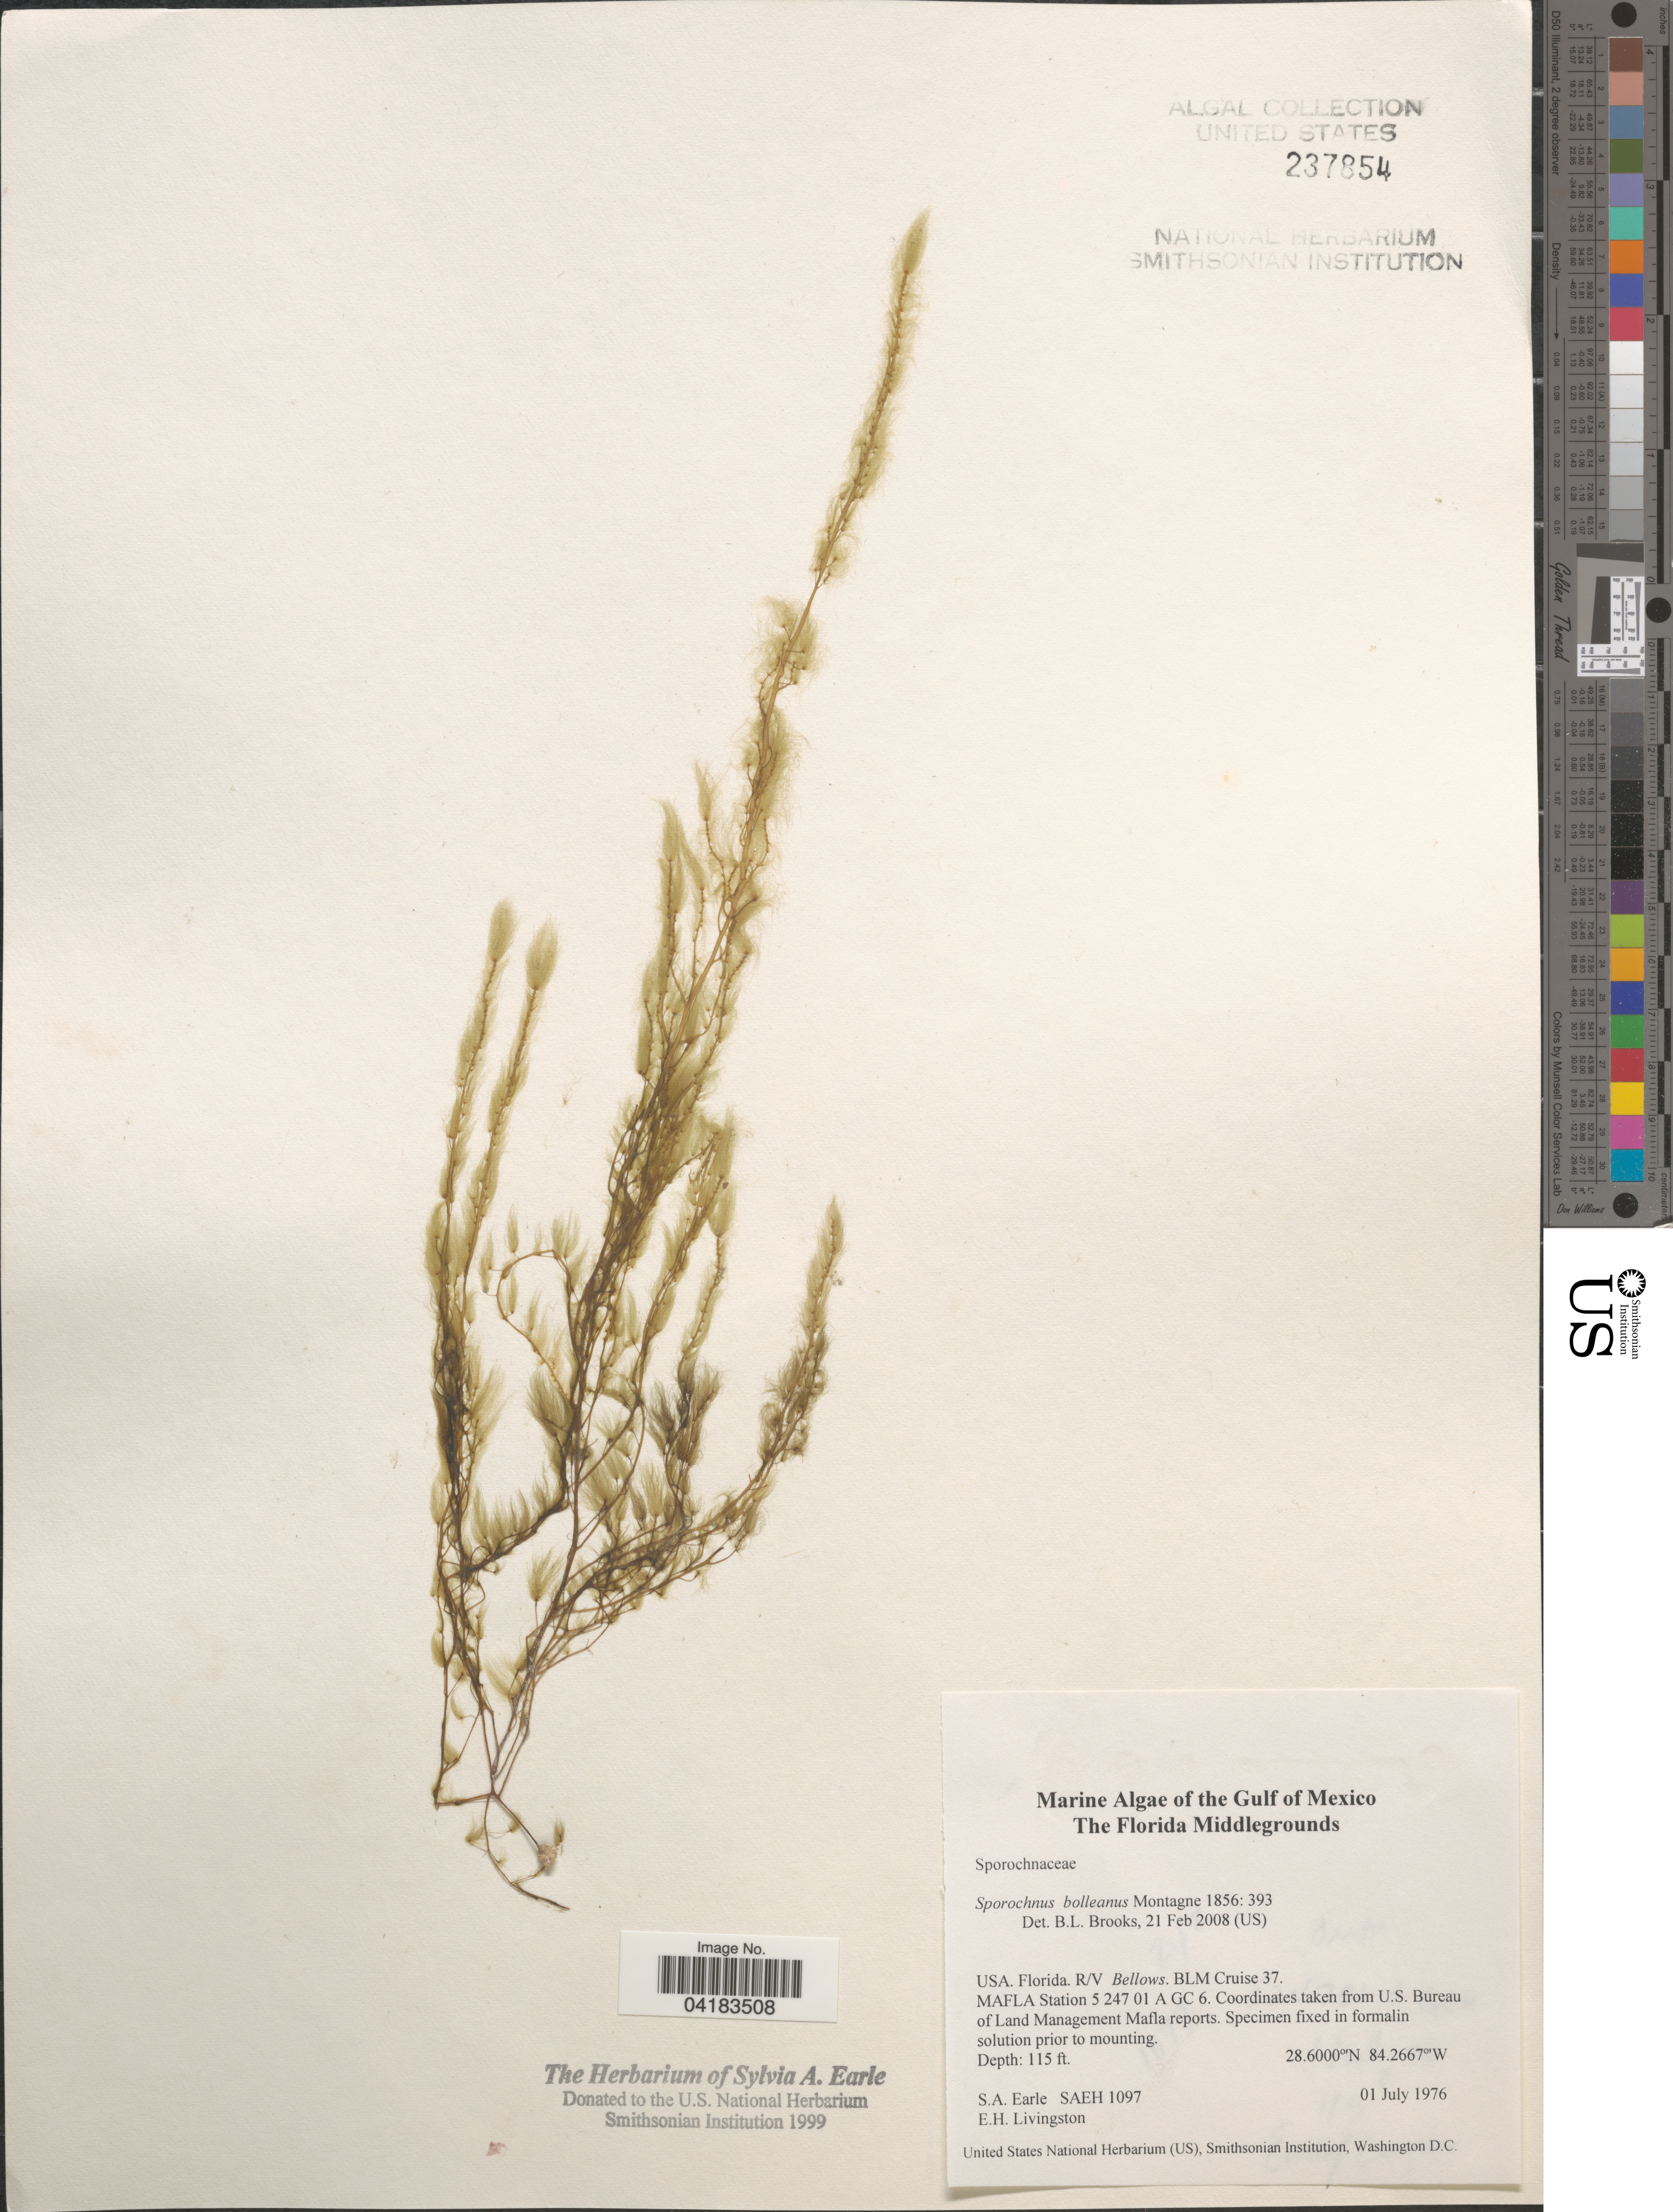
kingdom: Chromista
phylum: Ochrophyta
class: Phaeophyceae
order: Sporochnales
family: Sporochnaceae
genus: Sporochnus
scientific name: Sporochnus bolleanus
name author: Mont.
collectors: S. A. Earle & E. Livingston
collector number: SAEH1097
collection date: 1976-07-01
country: United States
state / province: Florida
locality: The Gulf of Mexico. The Florida Middlegrounds. R/V Bellows. BLM Cruise 37. MAFLA Station 5 247 01 A GC 6.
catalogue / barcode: US 237854